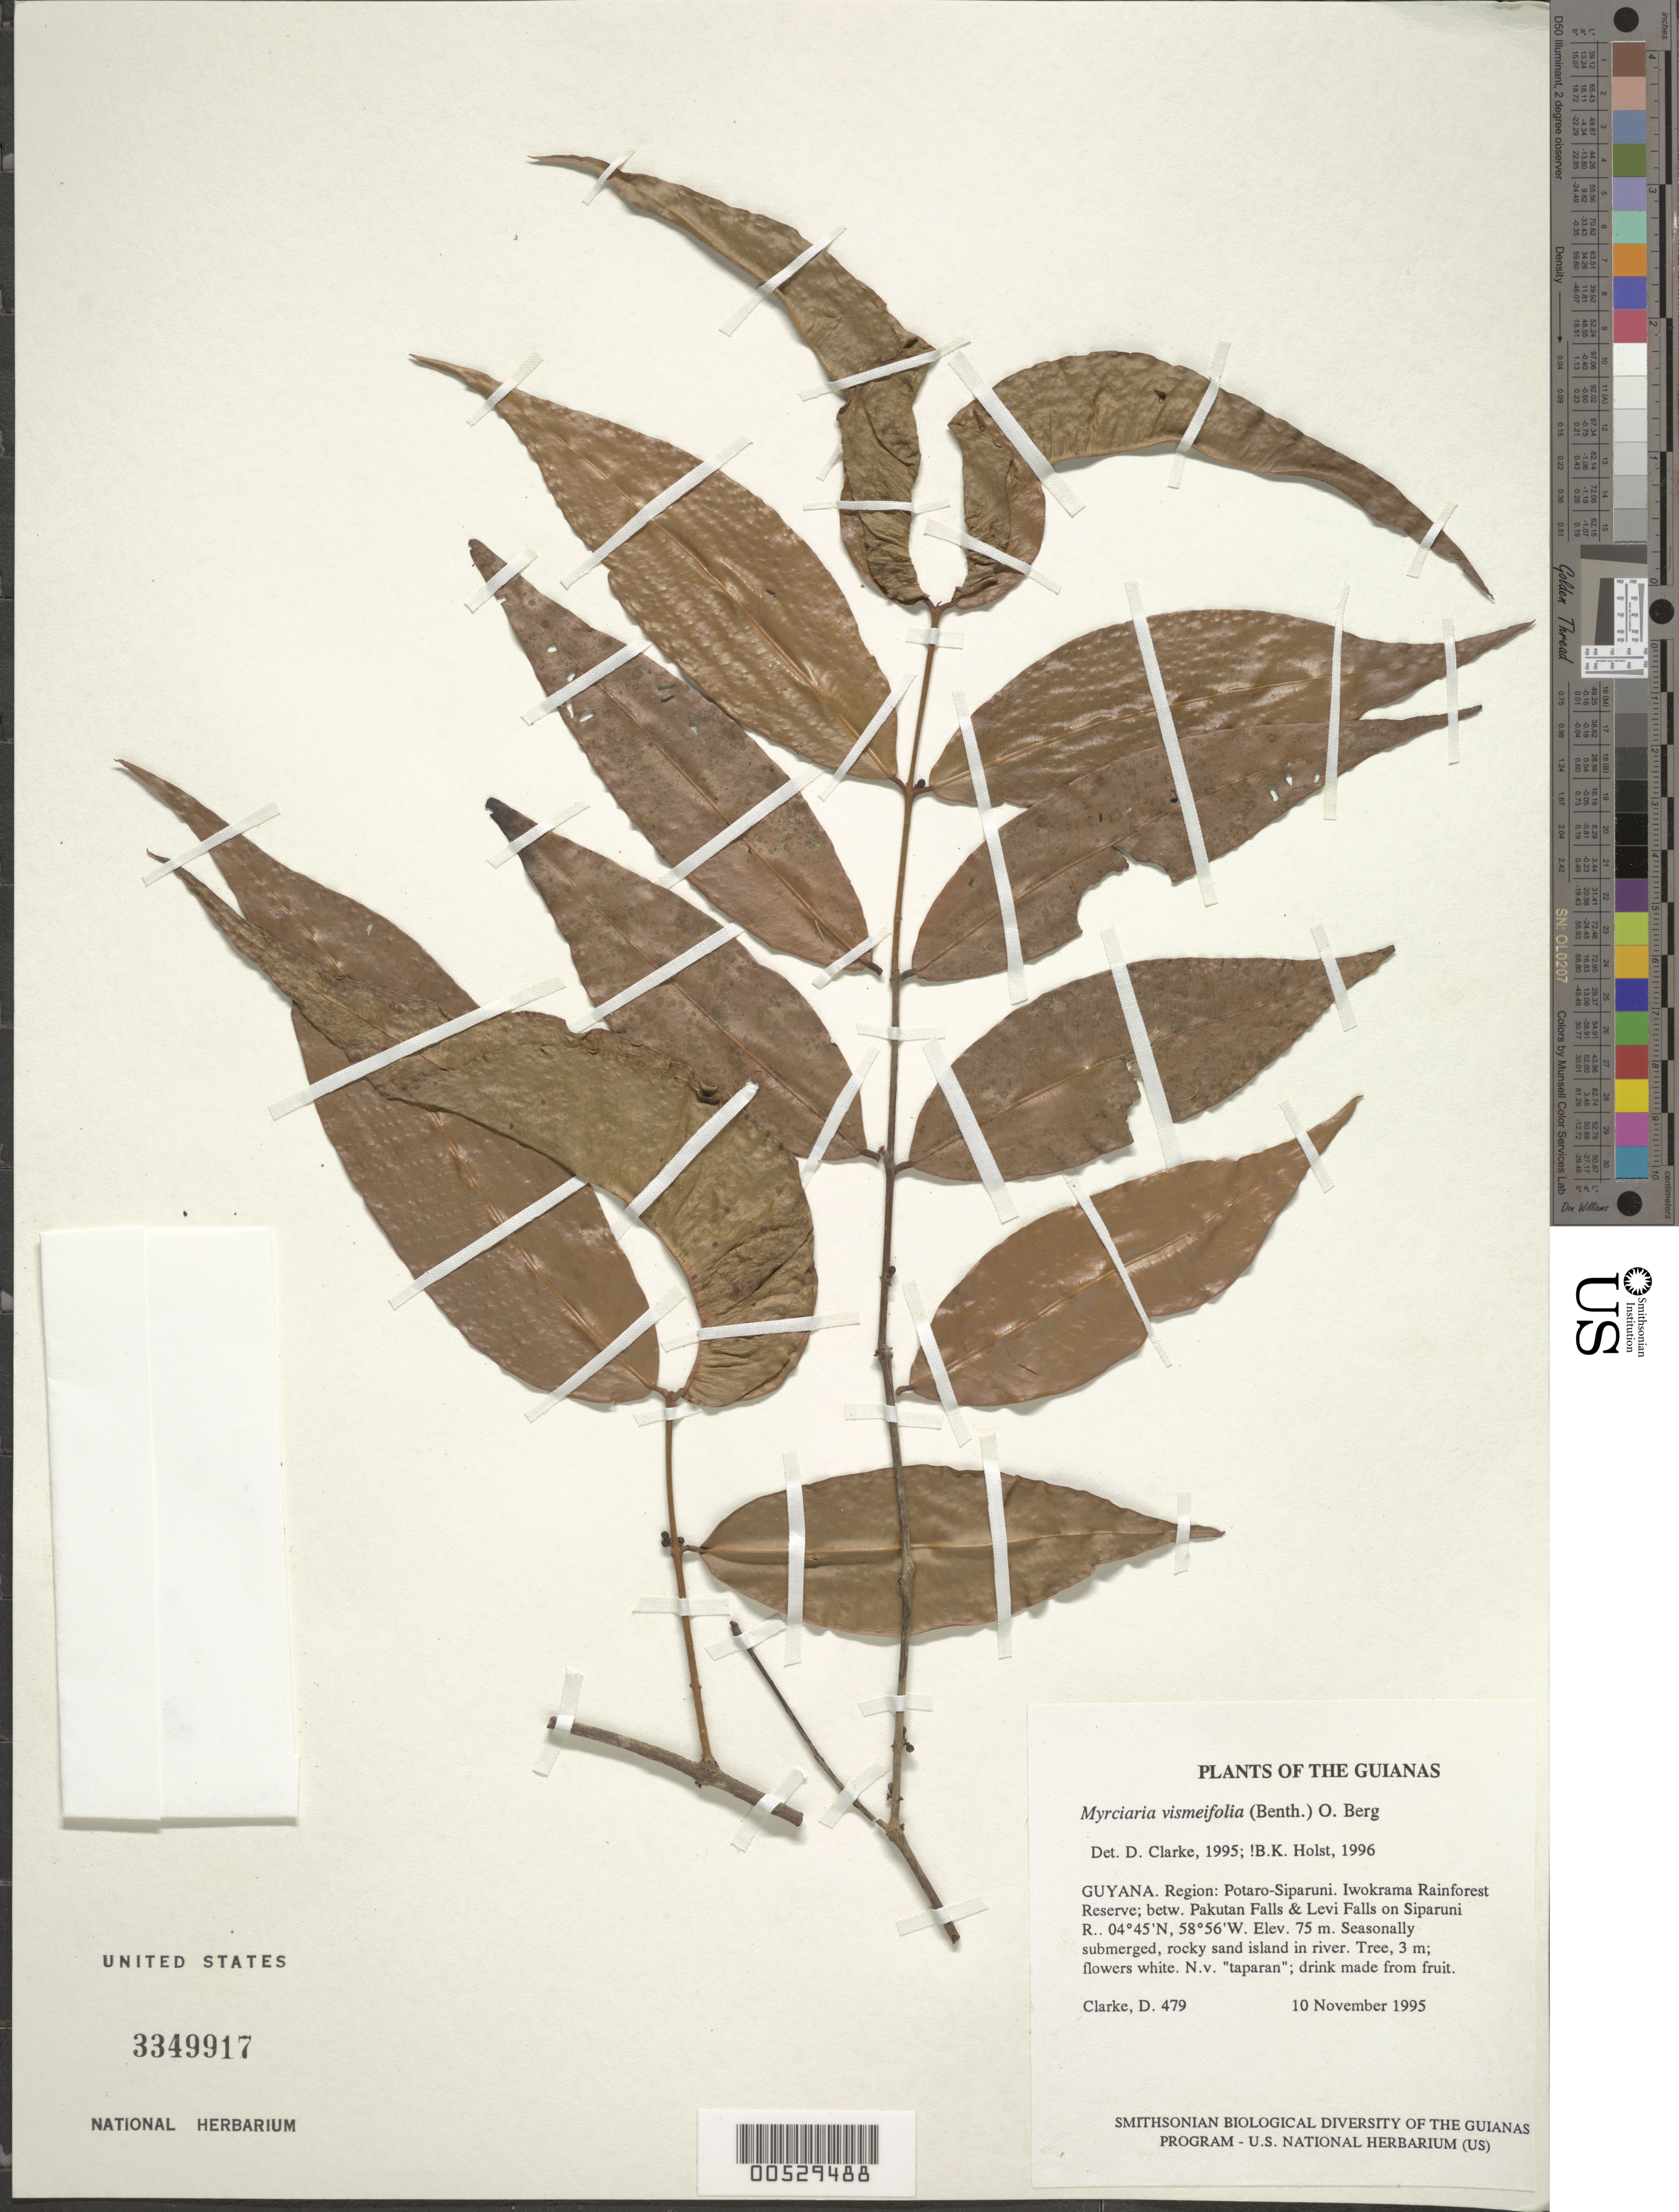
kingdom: Plantae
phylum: Tracheophyta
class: Magnoliopsida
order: Myrtales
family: Myrtaceae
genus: Myrciaria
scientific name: Myrciaria vismiifolia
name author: (Benth.) O. Berg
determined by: Holst, Bruce K.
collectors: H. D. Clarke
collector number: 479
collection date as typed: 10 November 1995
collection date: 1995-11-10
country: Guyana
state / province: Potaro-Siparuni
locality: Iwokrama Rainforest Reserve; betw. Pakutau Falls & Levi Falls on Siparuni R.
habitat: Seasonally submerged, rocky sand island in river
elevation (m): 75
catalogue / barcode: US 3349917